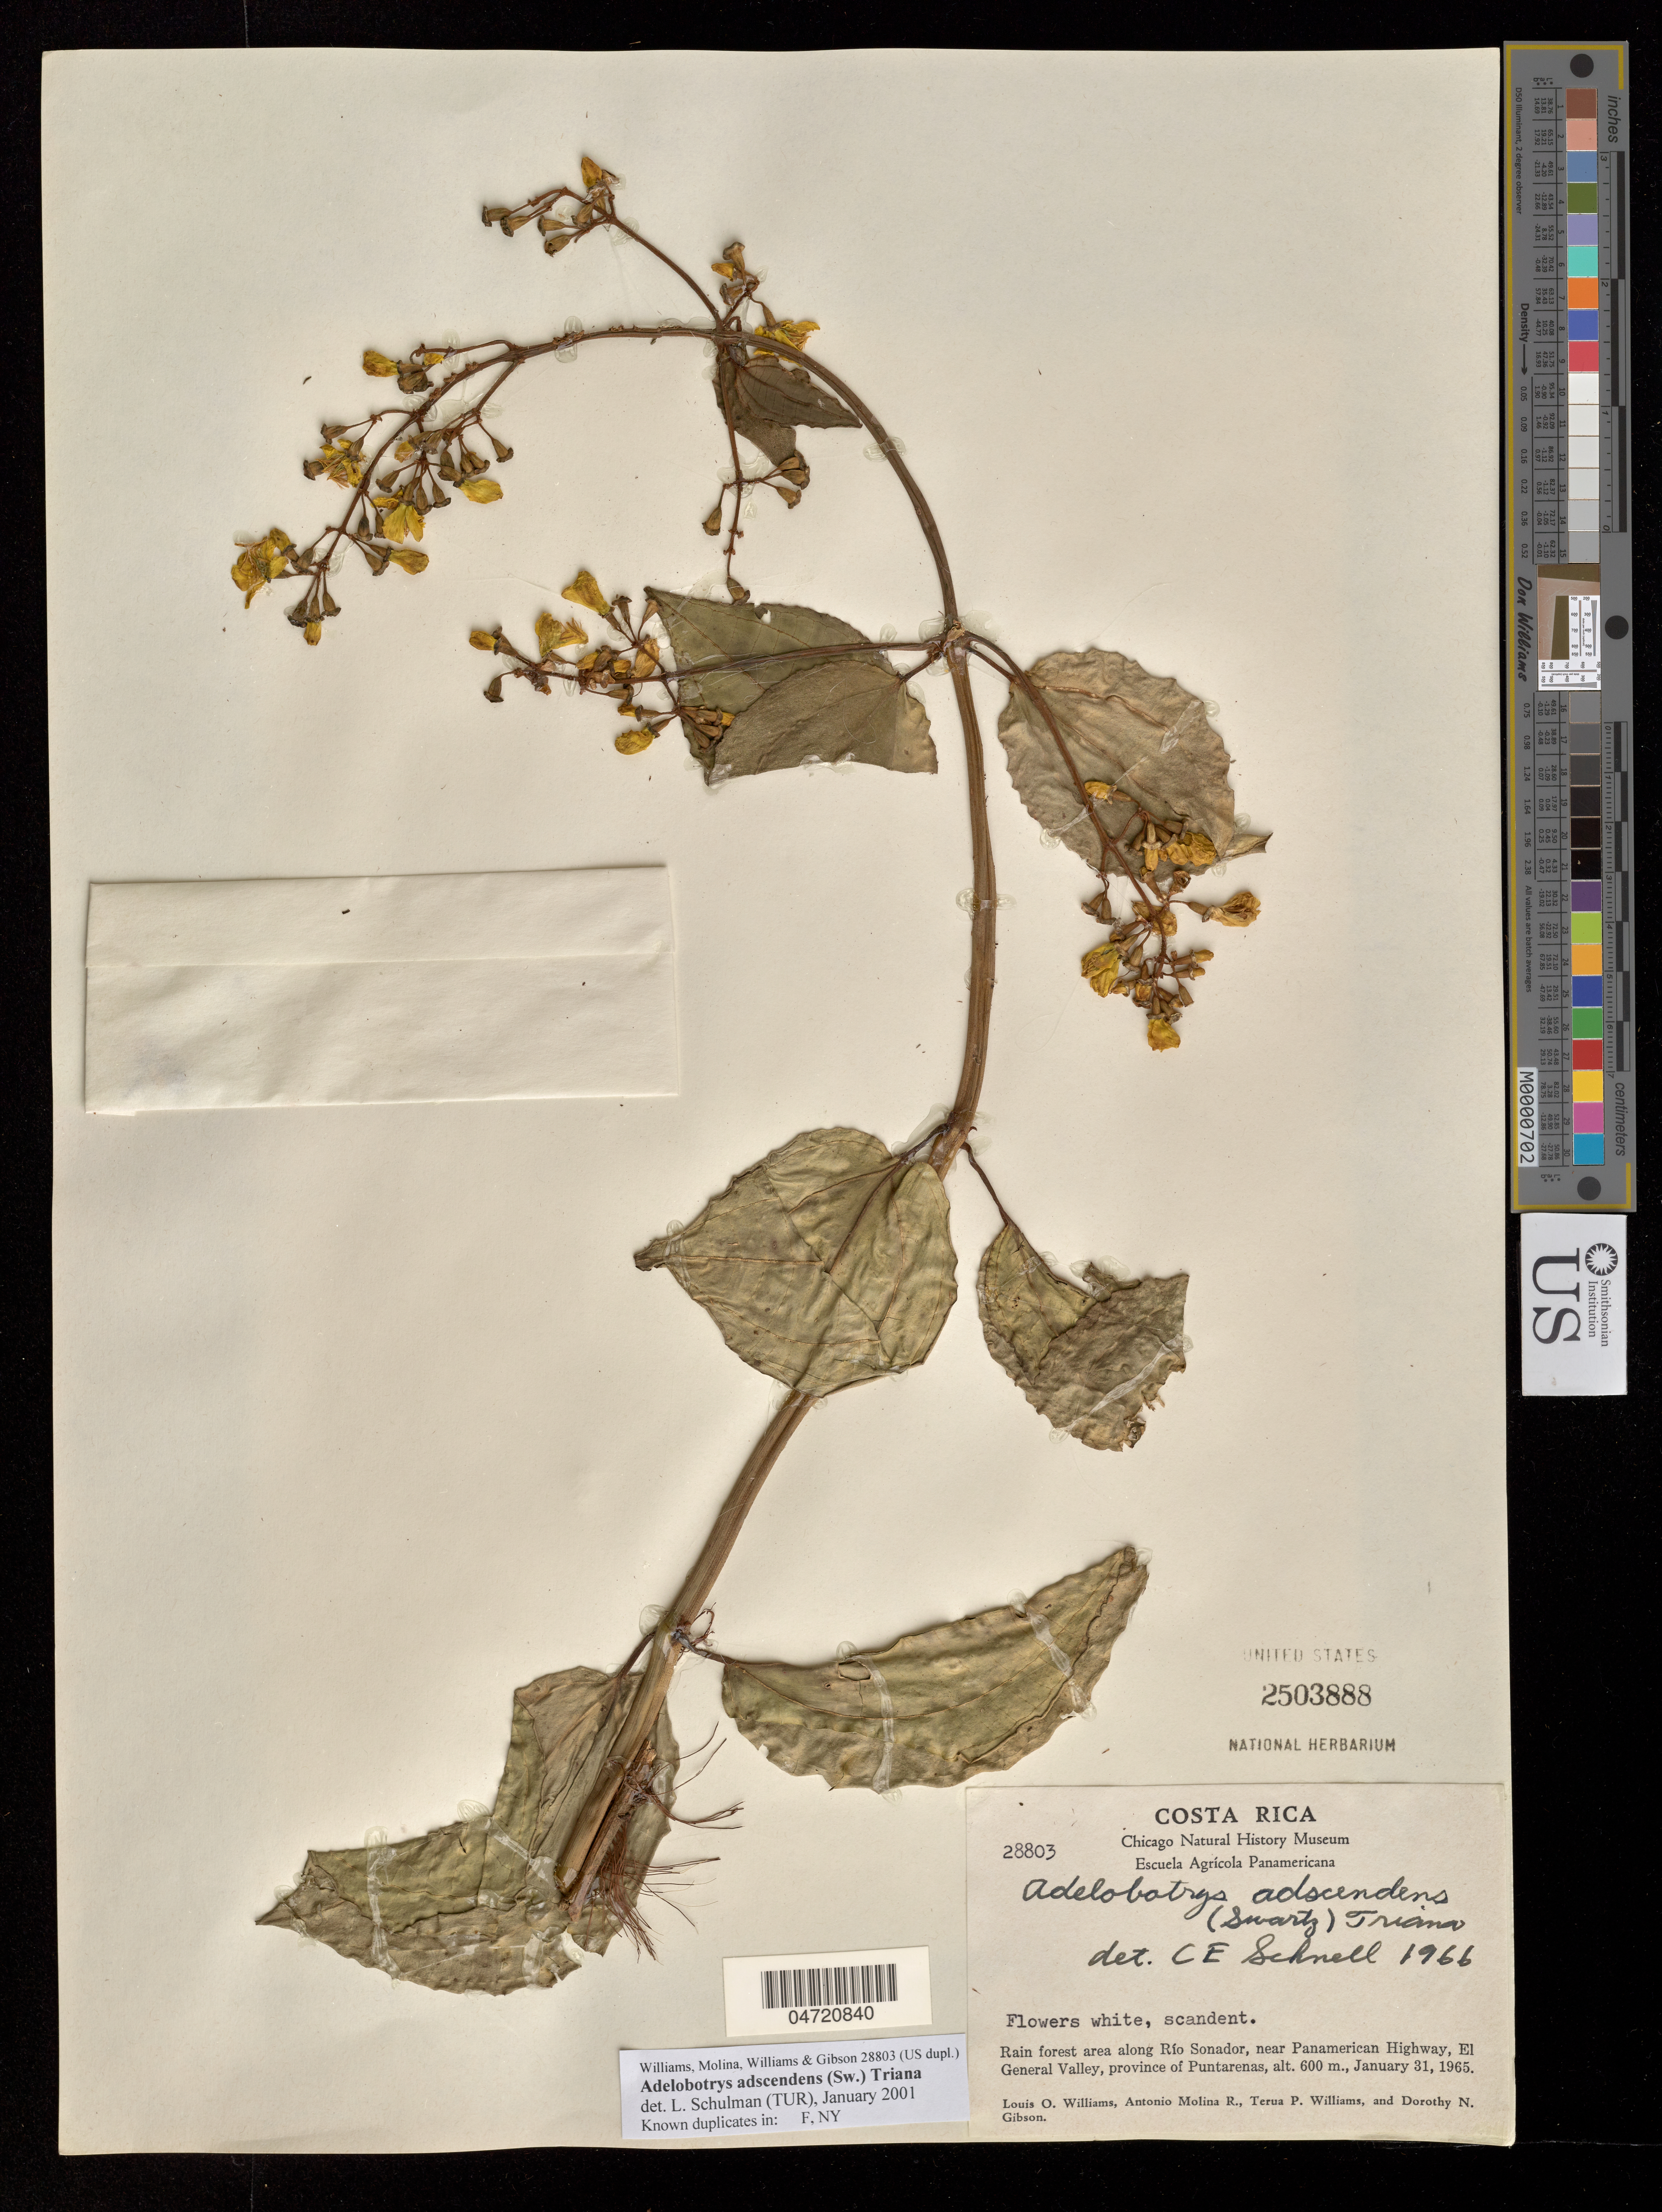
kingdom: Plantae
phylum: Tracheophyta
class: Magnoliopsida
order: Myrtales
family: Melastomataceae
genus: Adelobotrys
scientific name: Adelobotrys adscendens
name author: (Sw.) Triana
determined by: Schulman, Leif, (TUR), University of Turku (FINLAND)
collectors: L. O. Williams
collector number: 28803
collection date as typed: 31 Jan 1965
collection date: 1965-01-31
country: Costa Rica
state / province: Puntarenas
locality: Rio Sonador, near Panamerican Hwy, El General Valley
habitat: Rain forest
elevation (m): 600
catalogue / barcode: US 2503888